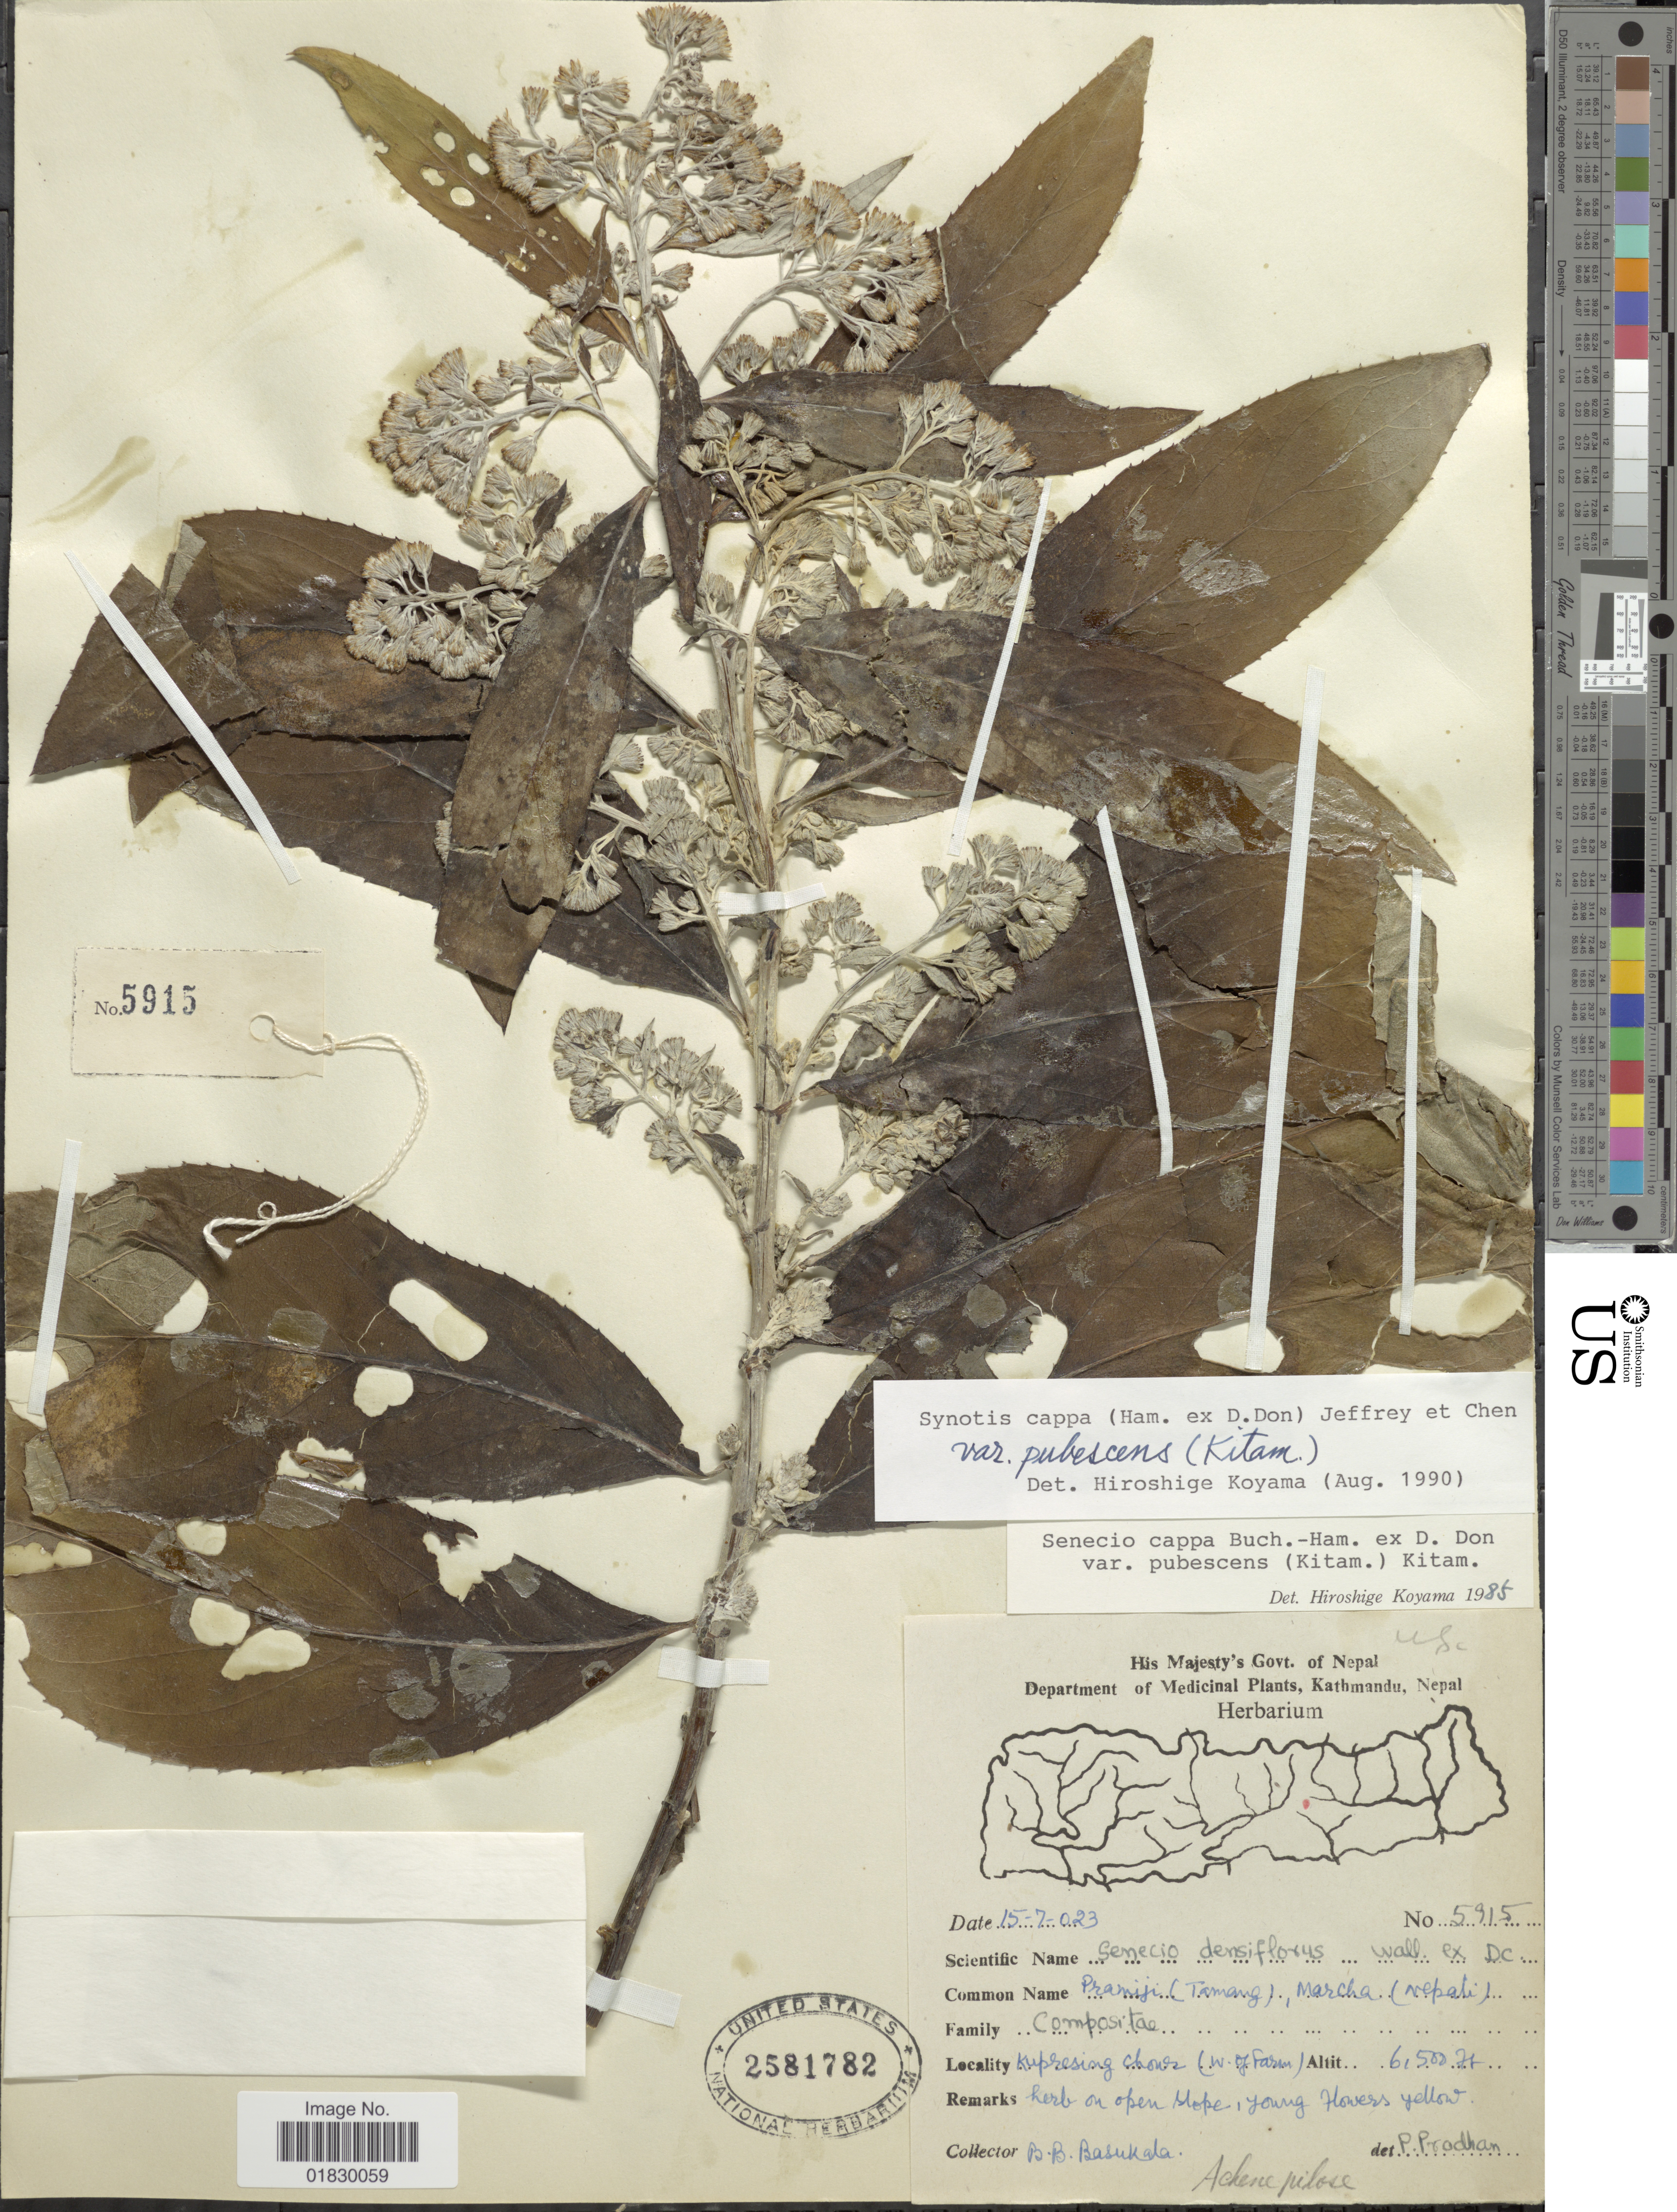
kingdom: Plantae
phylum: Tracheophyta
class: Magnoliopsida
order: Asterales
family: Asteraceae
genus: Synotis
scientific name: Synotis cappa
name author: (Buch.-Ham. ex D. Don) C. Jeffrey & Y.L. Chen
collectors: B. Basukala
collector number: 5915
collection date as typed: Transcribed d/m/y: 15/7/23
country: Nepal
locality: Pramiji (Tamang), Marcha, (Nepali)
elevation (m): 1981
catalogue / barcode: US 2581782